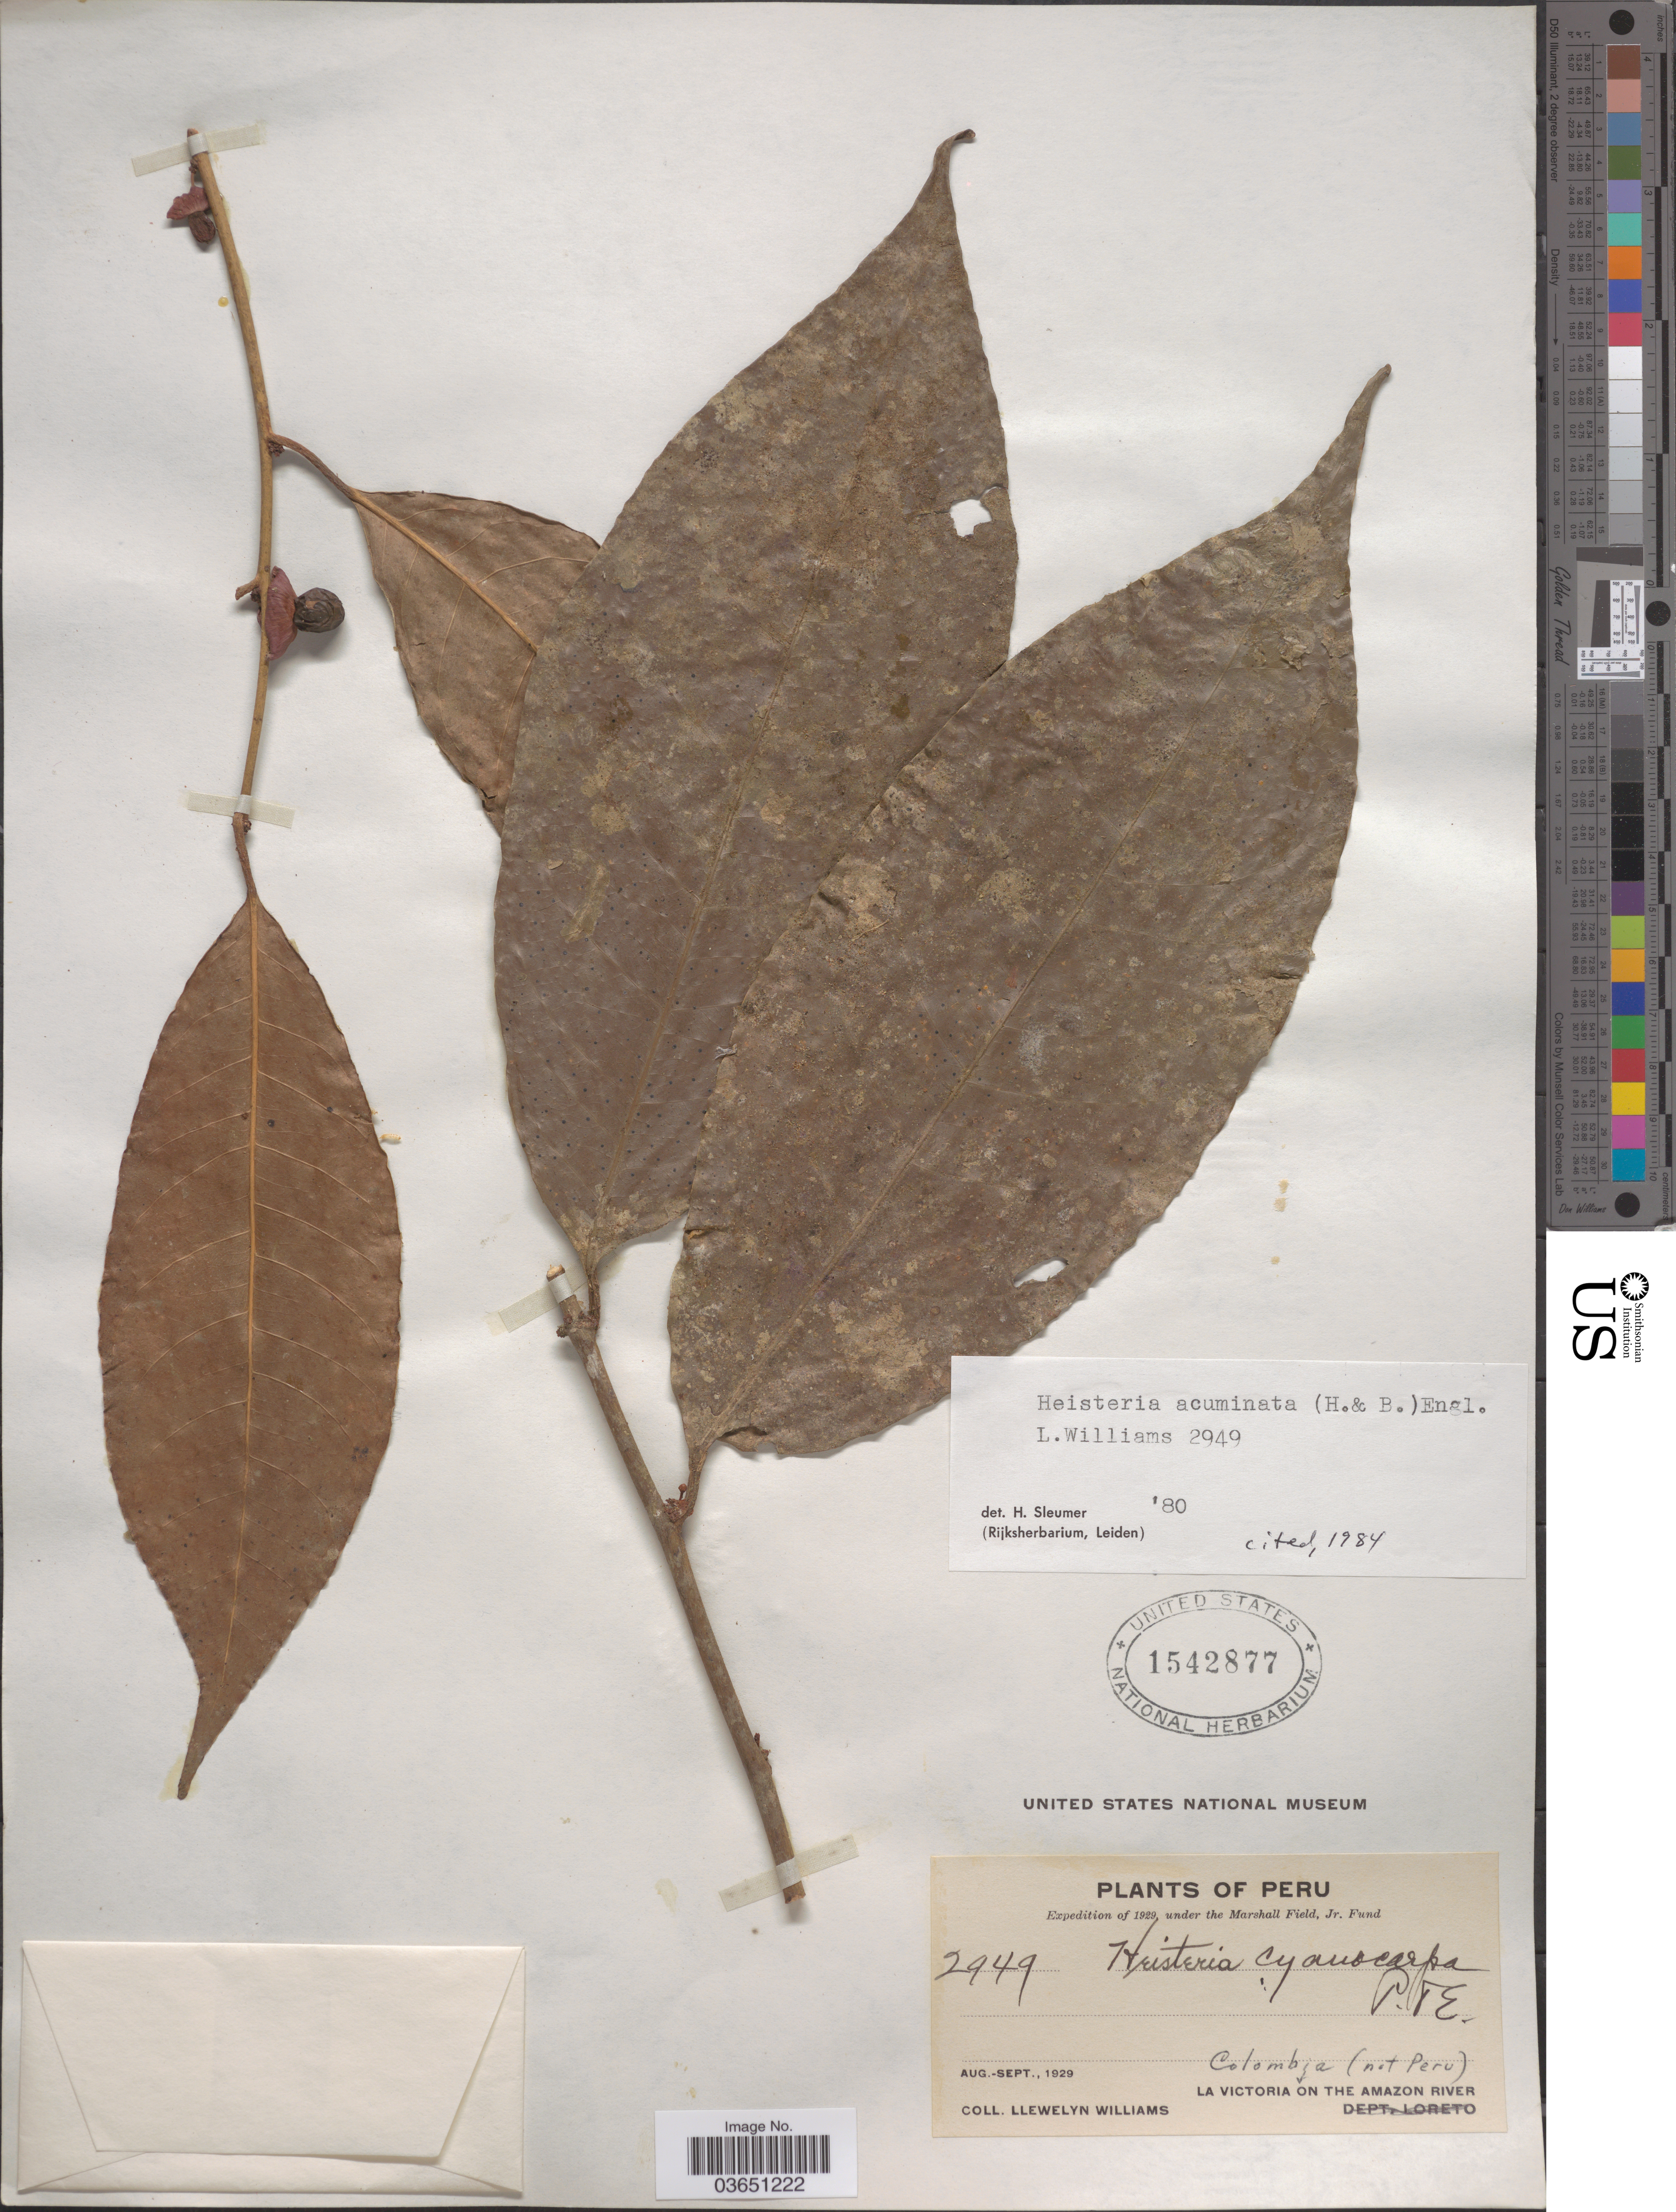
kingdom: Plantae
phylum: Tracheophyta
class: Magnoliopsida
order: Santalales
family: Erythropalaceae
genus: Heisteria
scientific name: Heisteria acuminata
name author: (Humb. & Bonpl.) Engl.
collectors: Ll. Williams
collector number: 2949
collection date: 1929-08/1929-09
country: Colombia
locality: La Victoria on the Amazon River.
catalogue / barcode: US 1542877